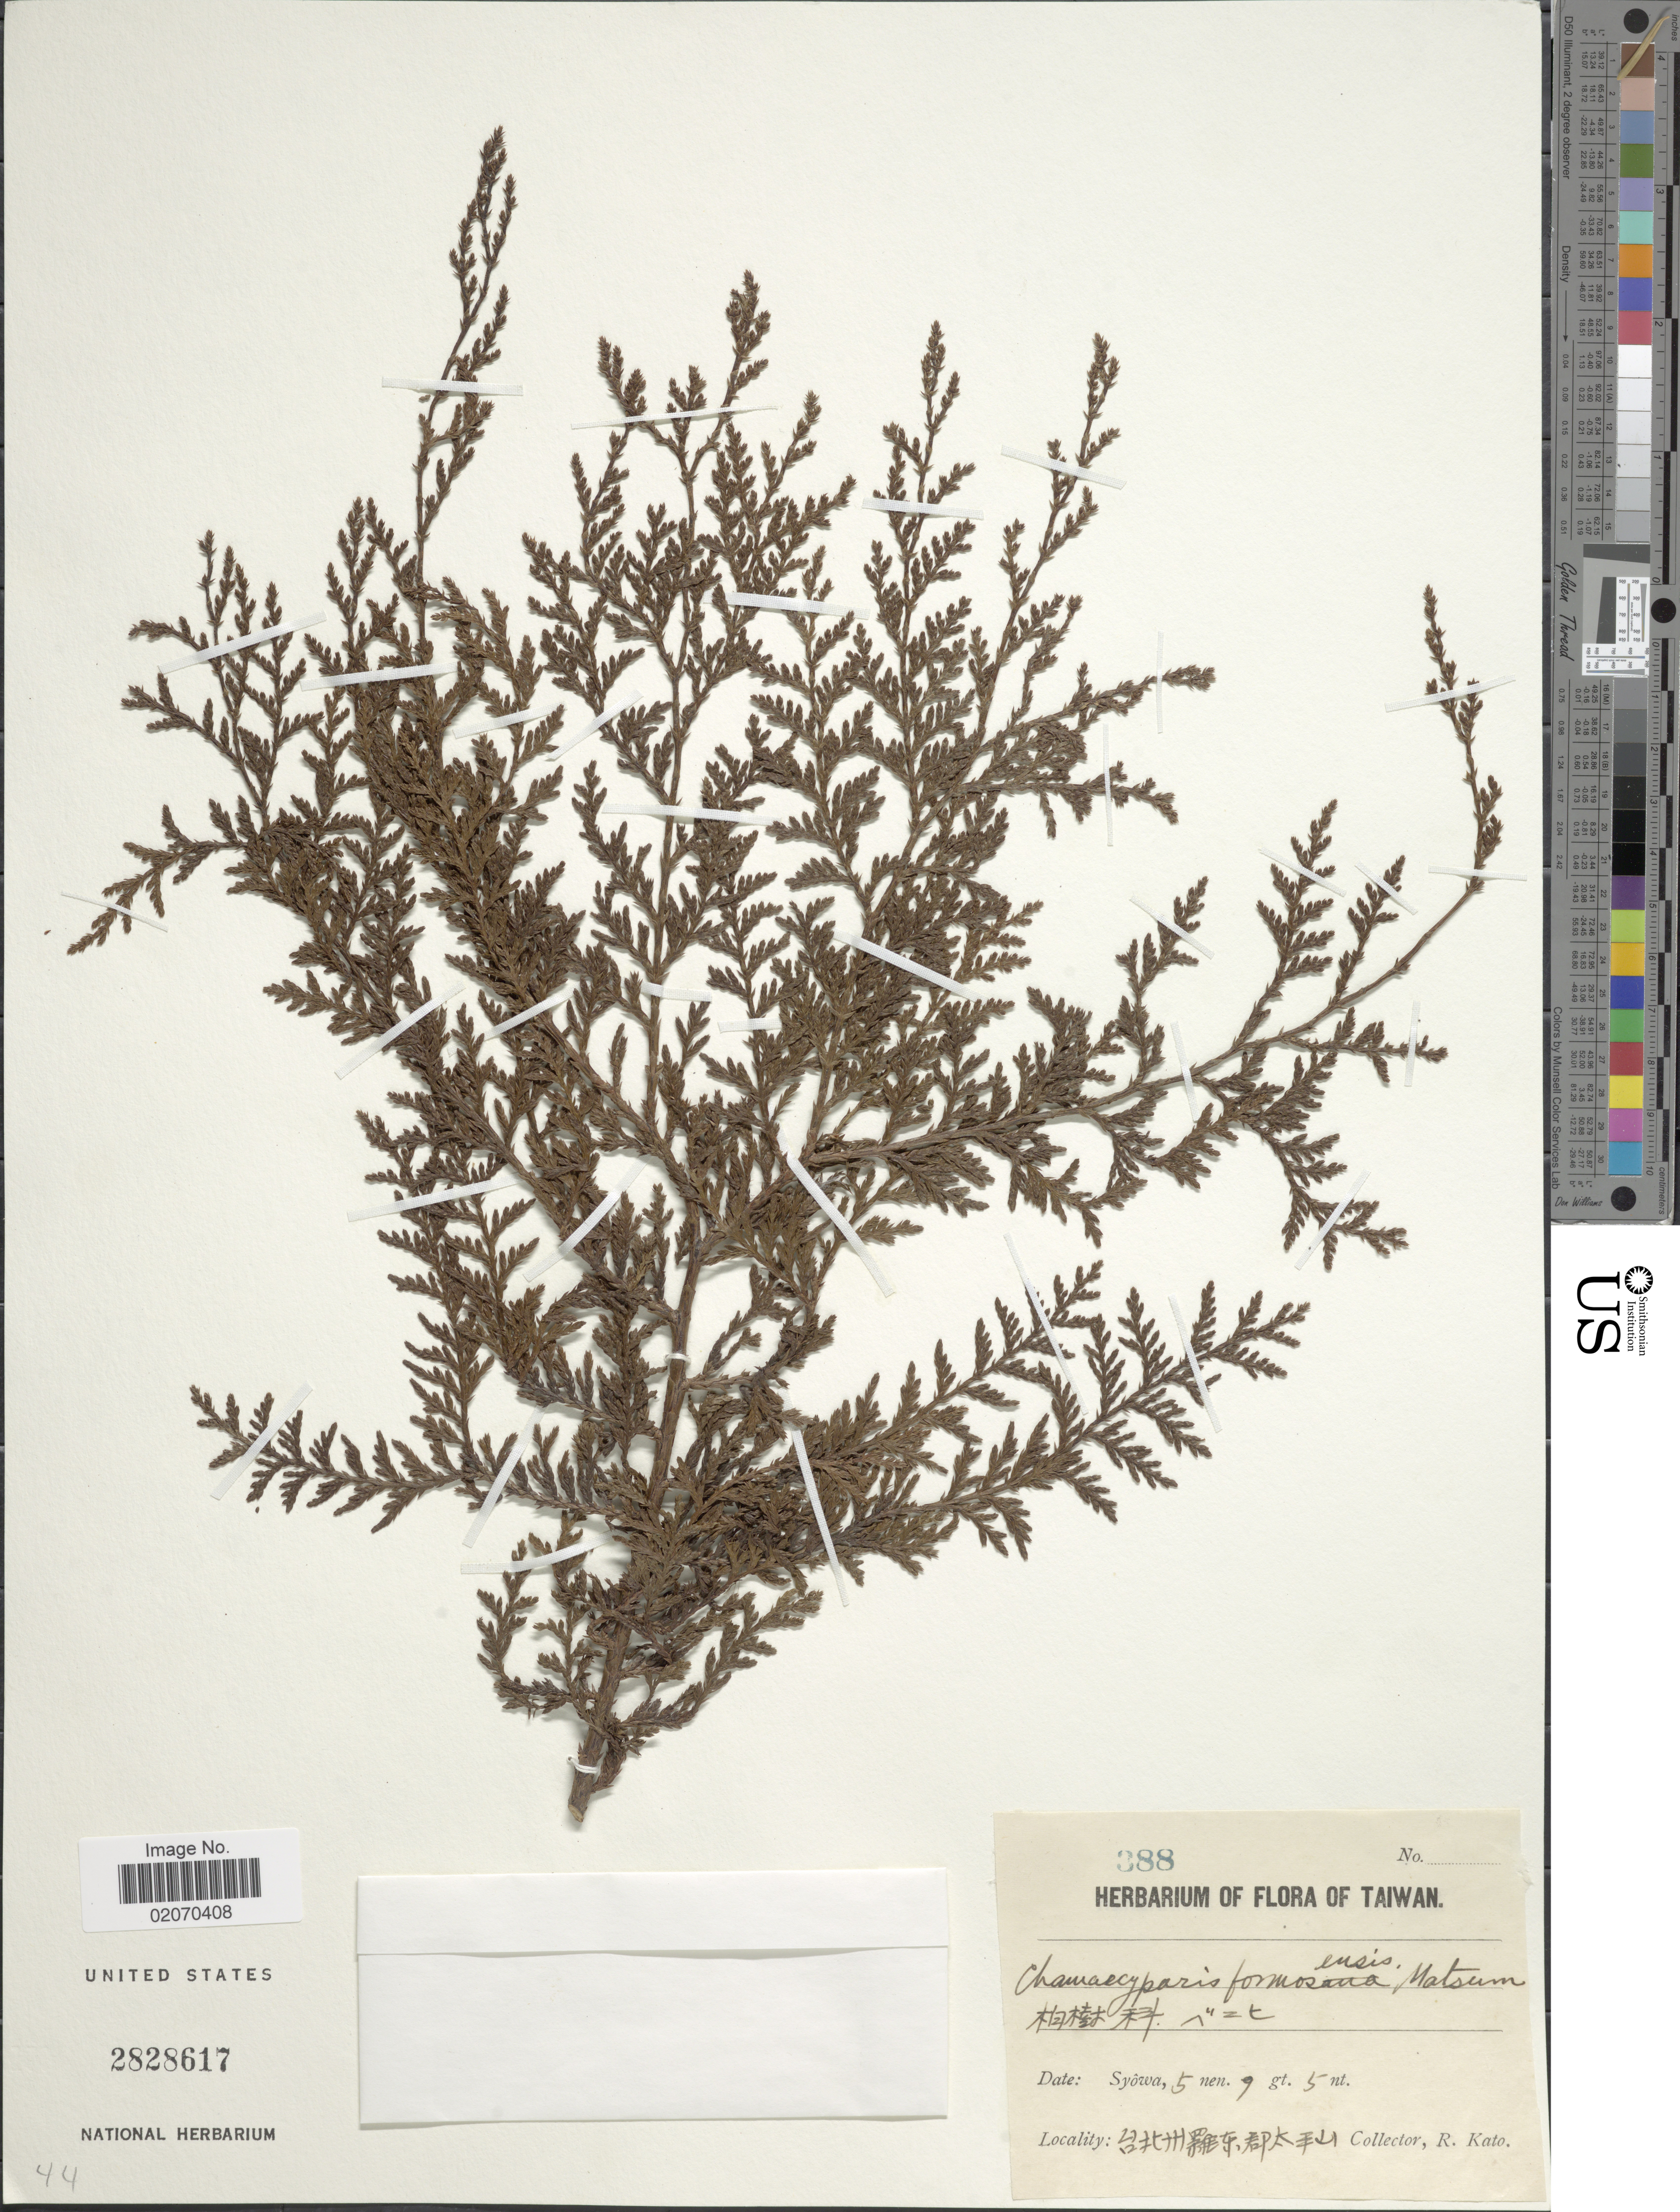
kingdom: Plantae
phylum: Tracheophyta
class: Pinopsida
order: Pinales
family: Cupressaceae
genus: Chamaecyparis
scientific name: Chamaecyparis formosensis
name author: Matsum.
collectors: R. Kato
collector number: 388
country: Taiwan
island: Formosa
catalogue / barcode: US 2828617